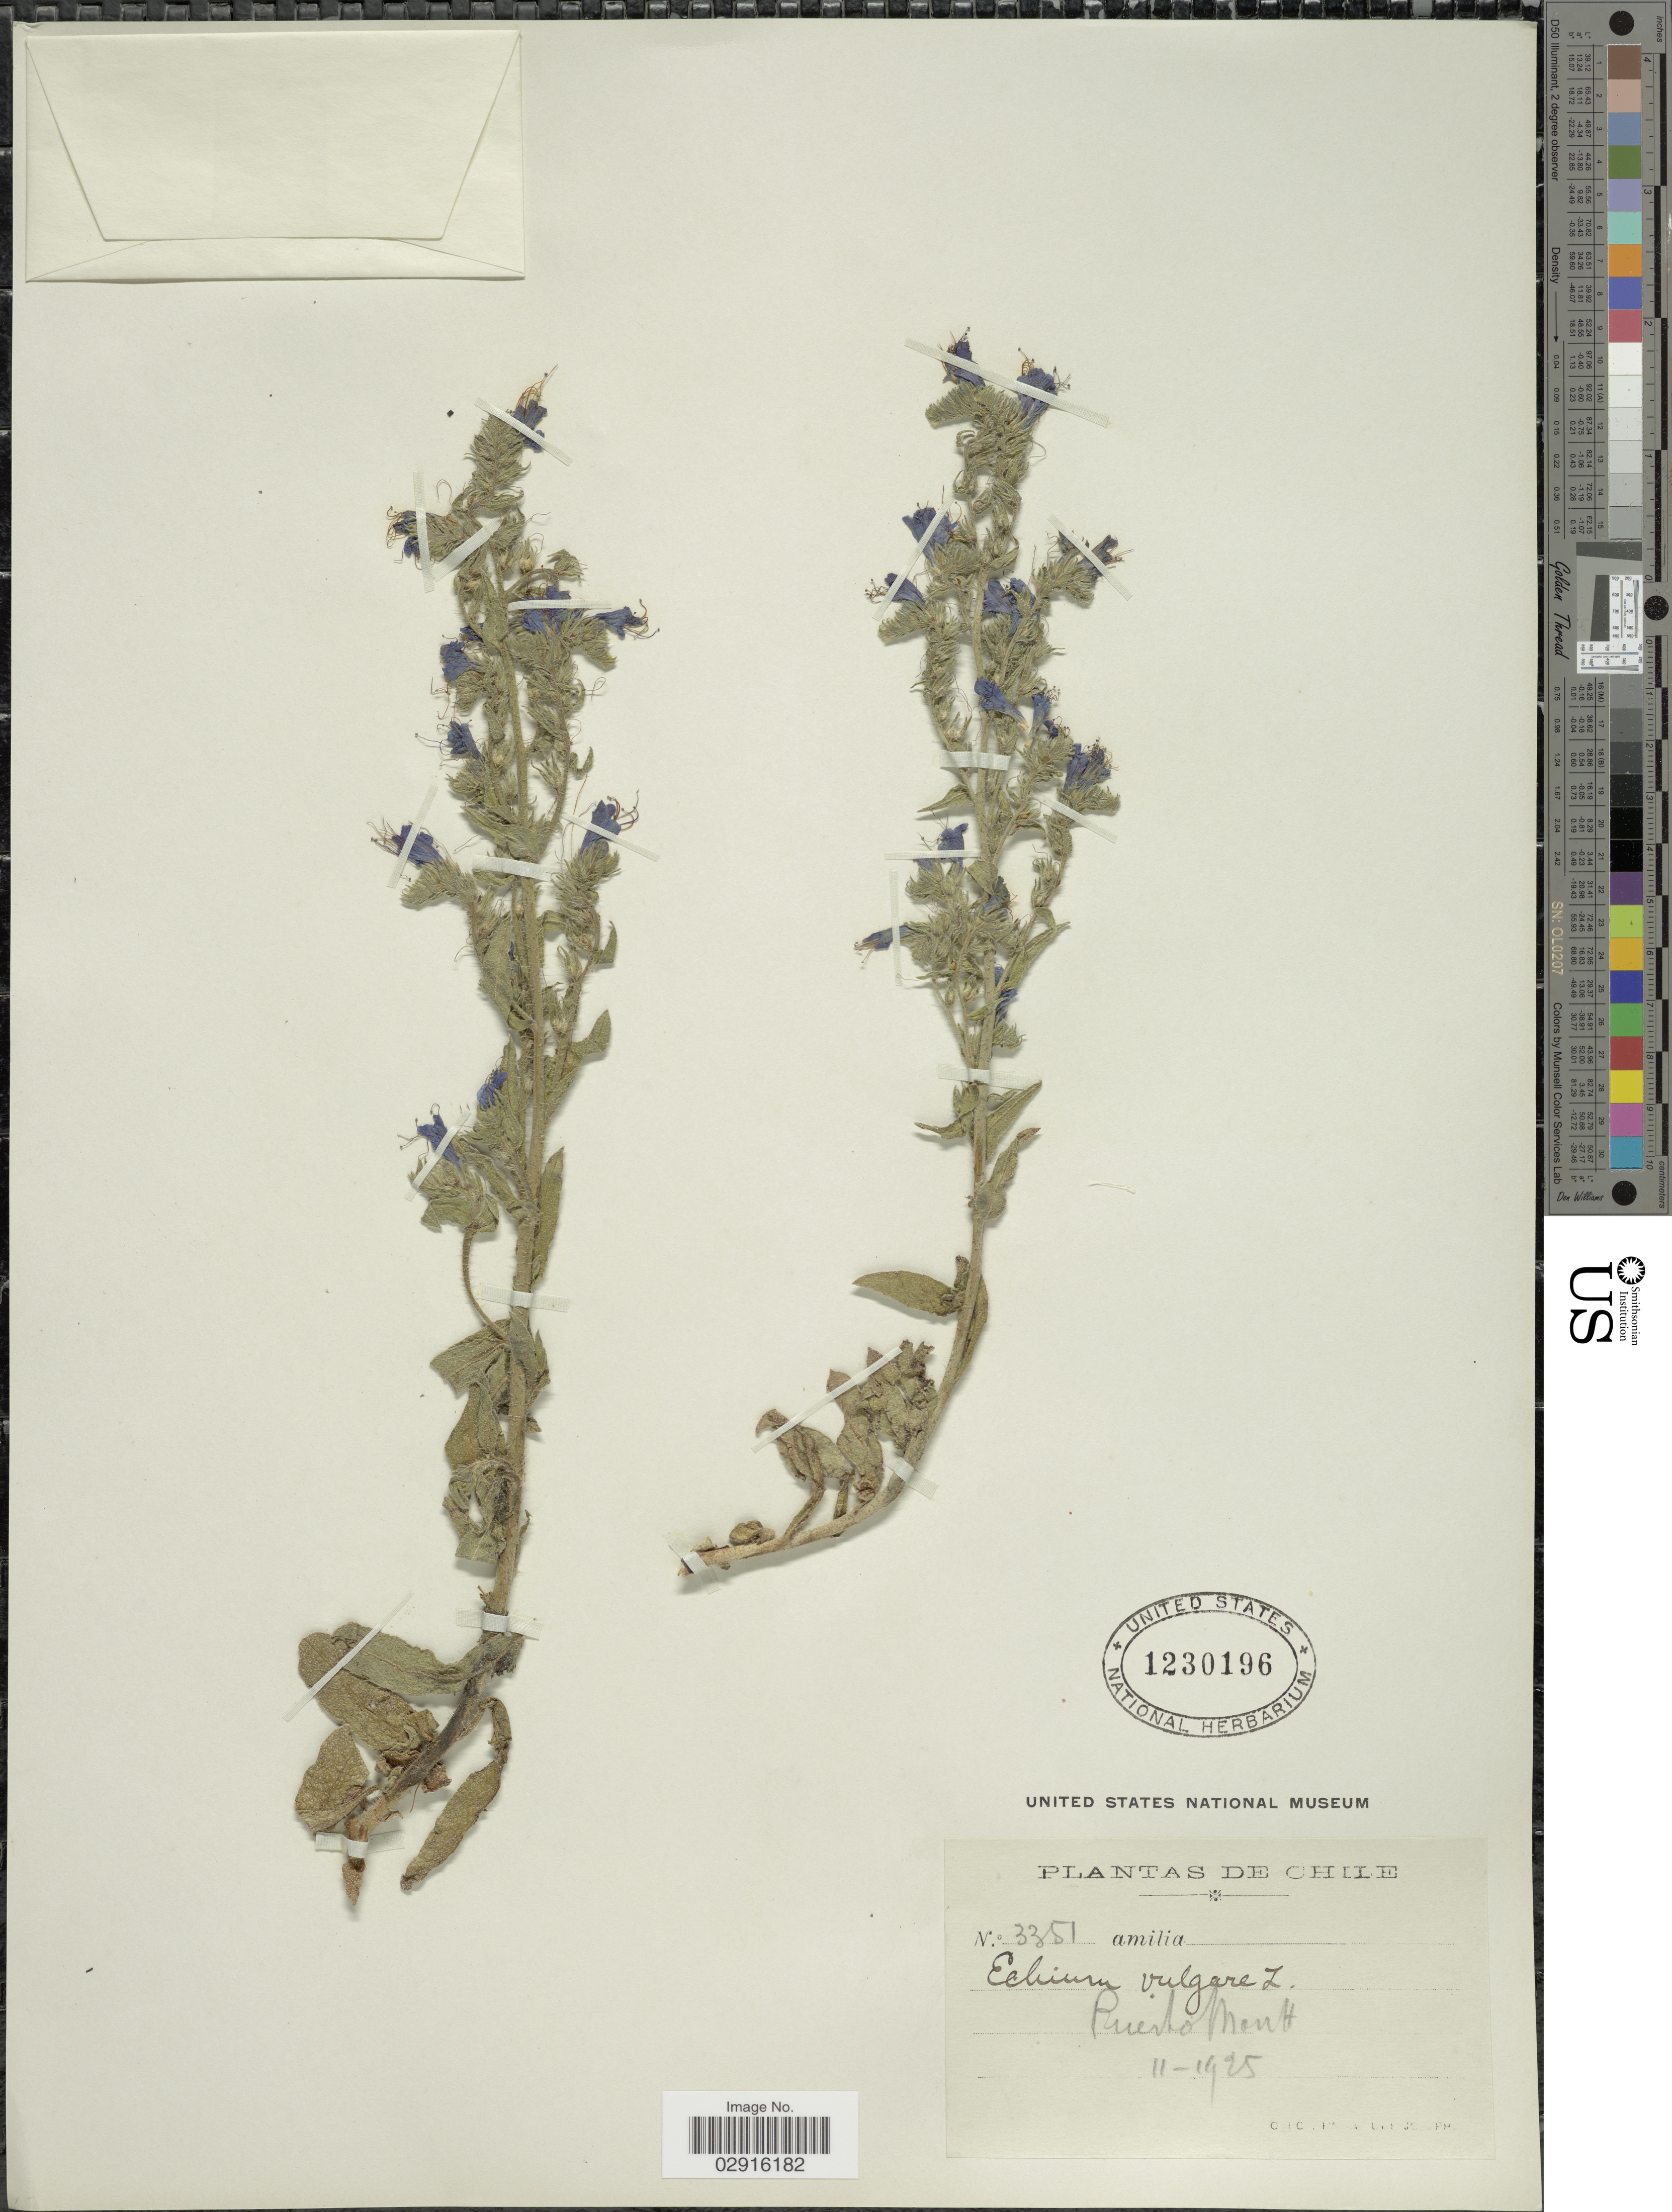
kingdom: Plantae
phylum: Tracheophyta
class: Magnoliopsida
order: Boraginales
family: Boraginaceae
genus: Echium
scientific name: Echium vulgare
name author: L.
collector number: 3351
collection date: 1925-11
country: Chile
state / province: Los Lagos (X)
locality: Puerto Montt.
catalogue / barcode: US 1230196